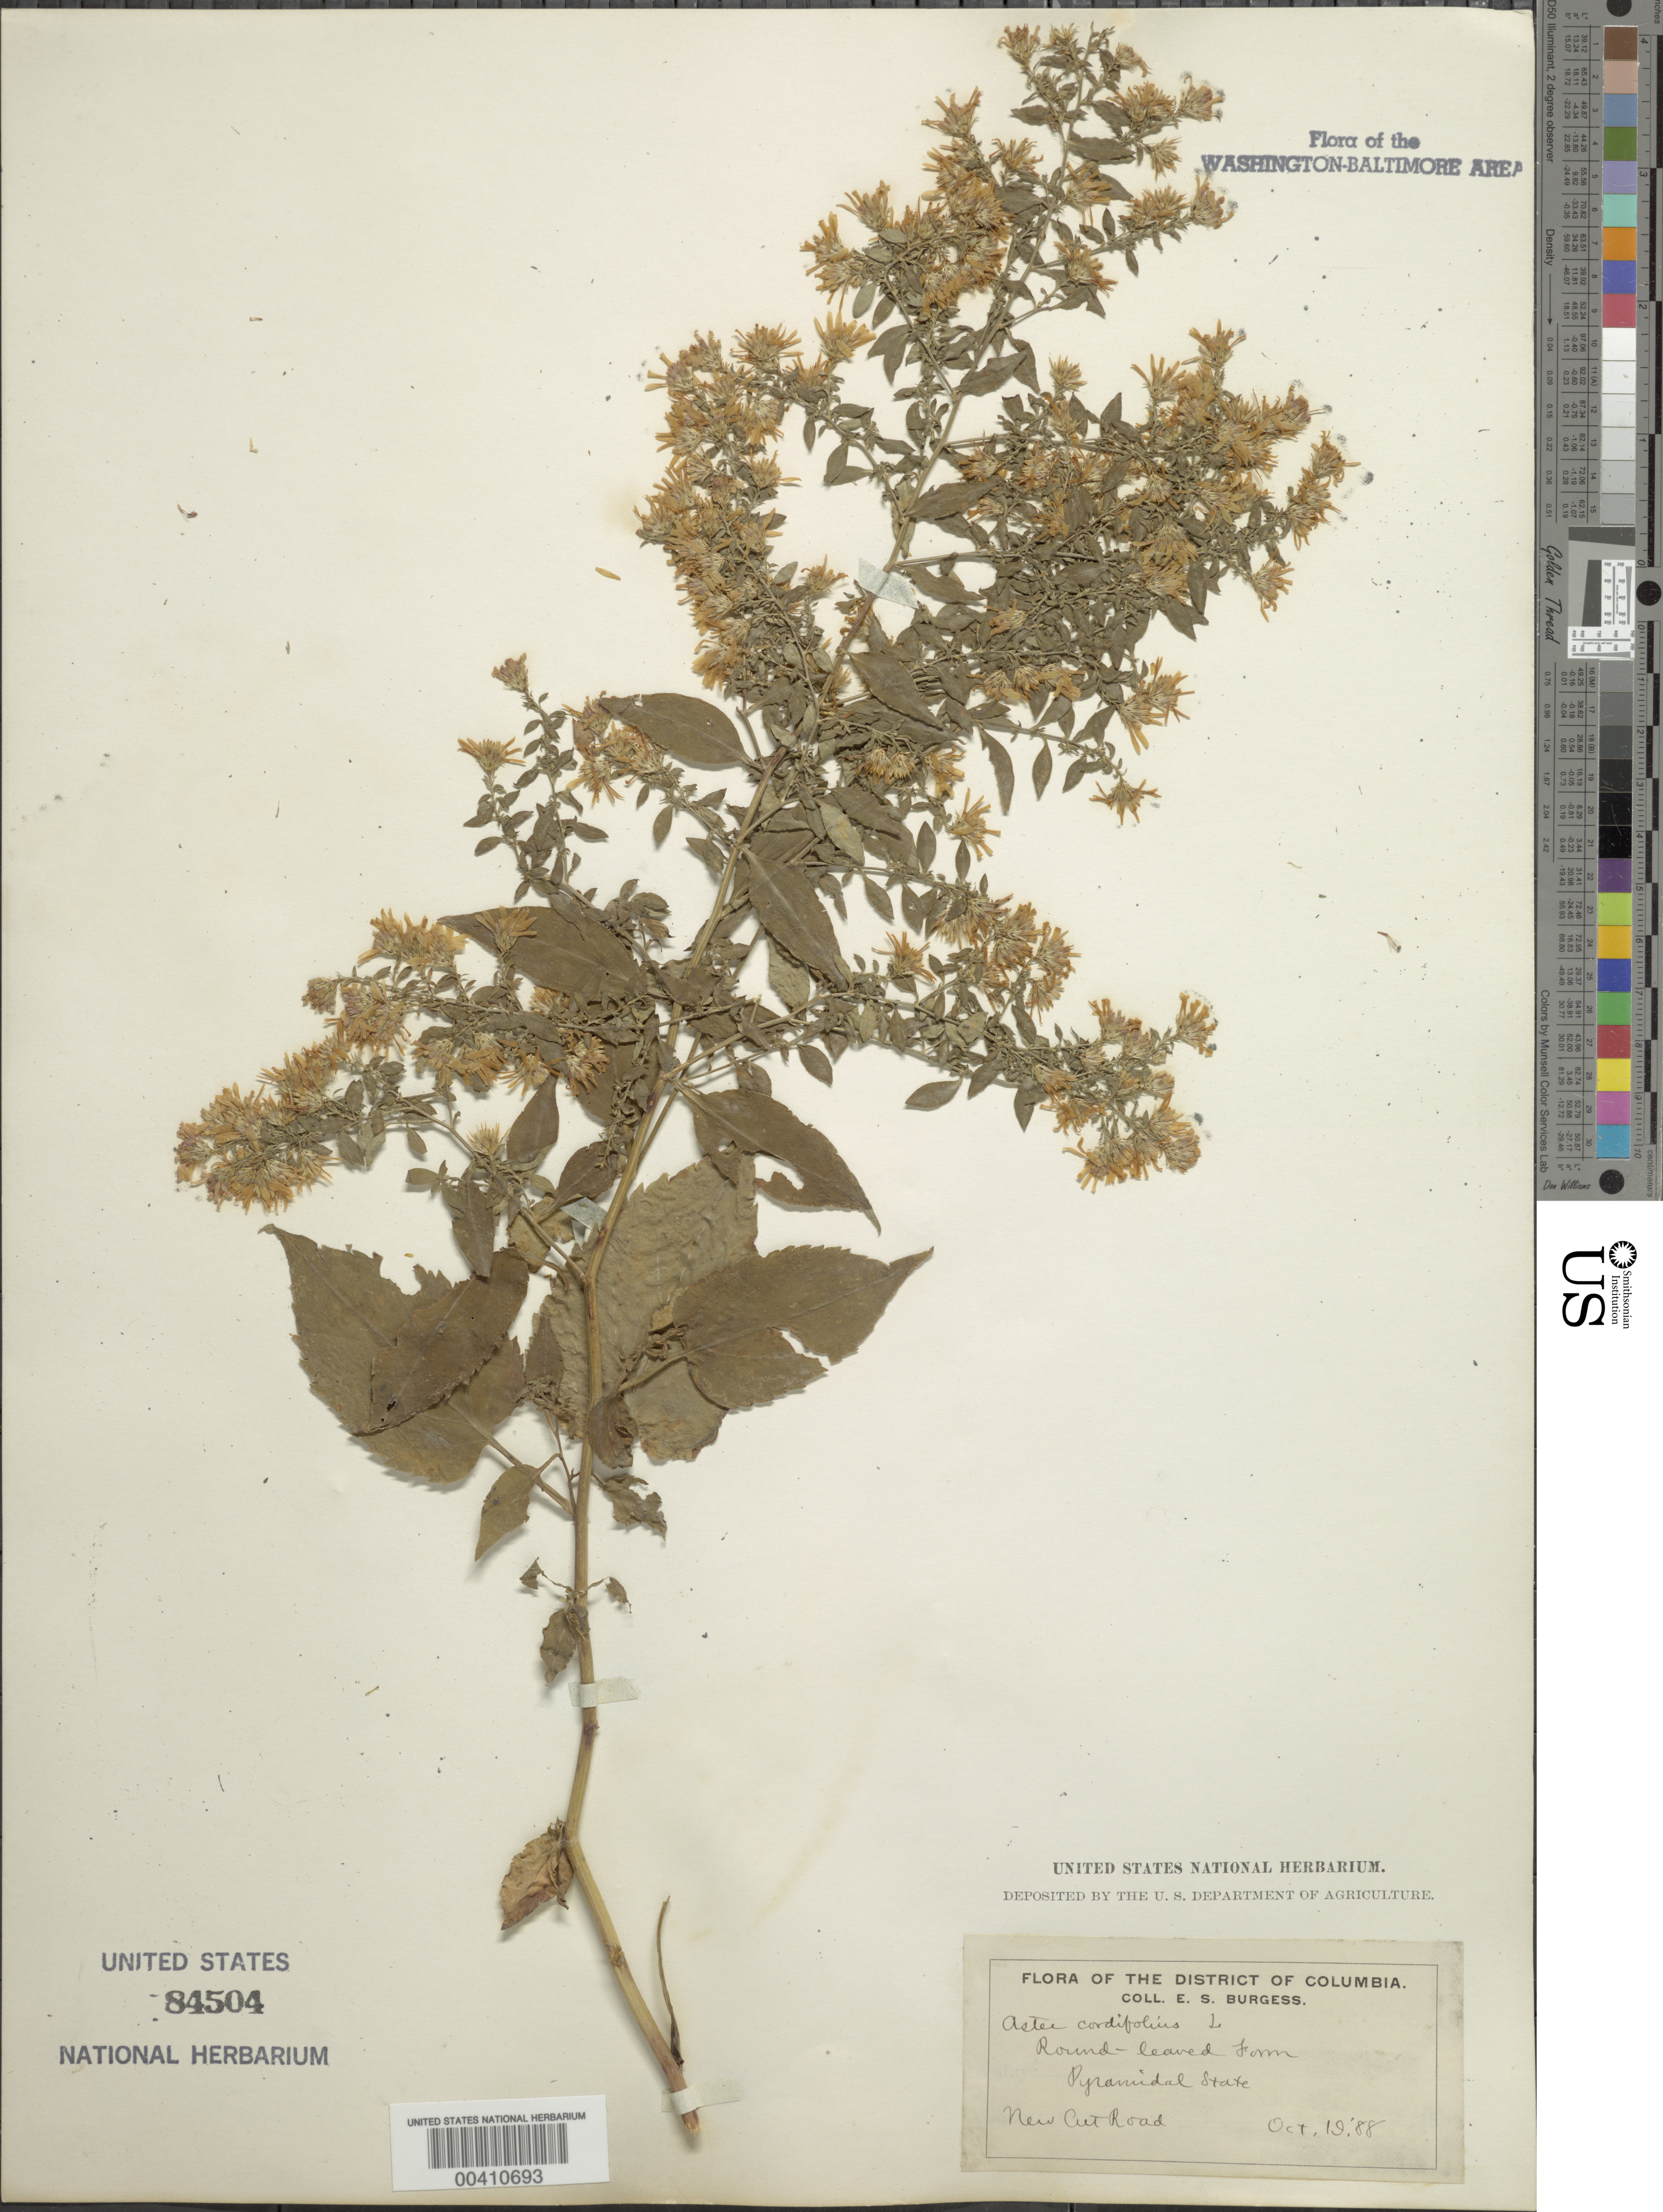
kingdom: Plantae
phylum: Tracheophyta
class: Magnoliopsida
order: Asterales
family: Asteraceae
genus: Symphyotrichum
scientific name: Symphyotrichum cordifolium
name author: (L.) G.L. Nesom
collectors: E. Burgess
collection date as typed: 19 Oct 1888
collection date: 1888-10-19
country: United States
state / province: District of Columbia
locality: New Cut Road Glover Archbold Park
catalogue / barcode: US 84504